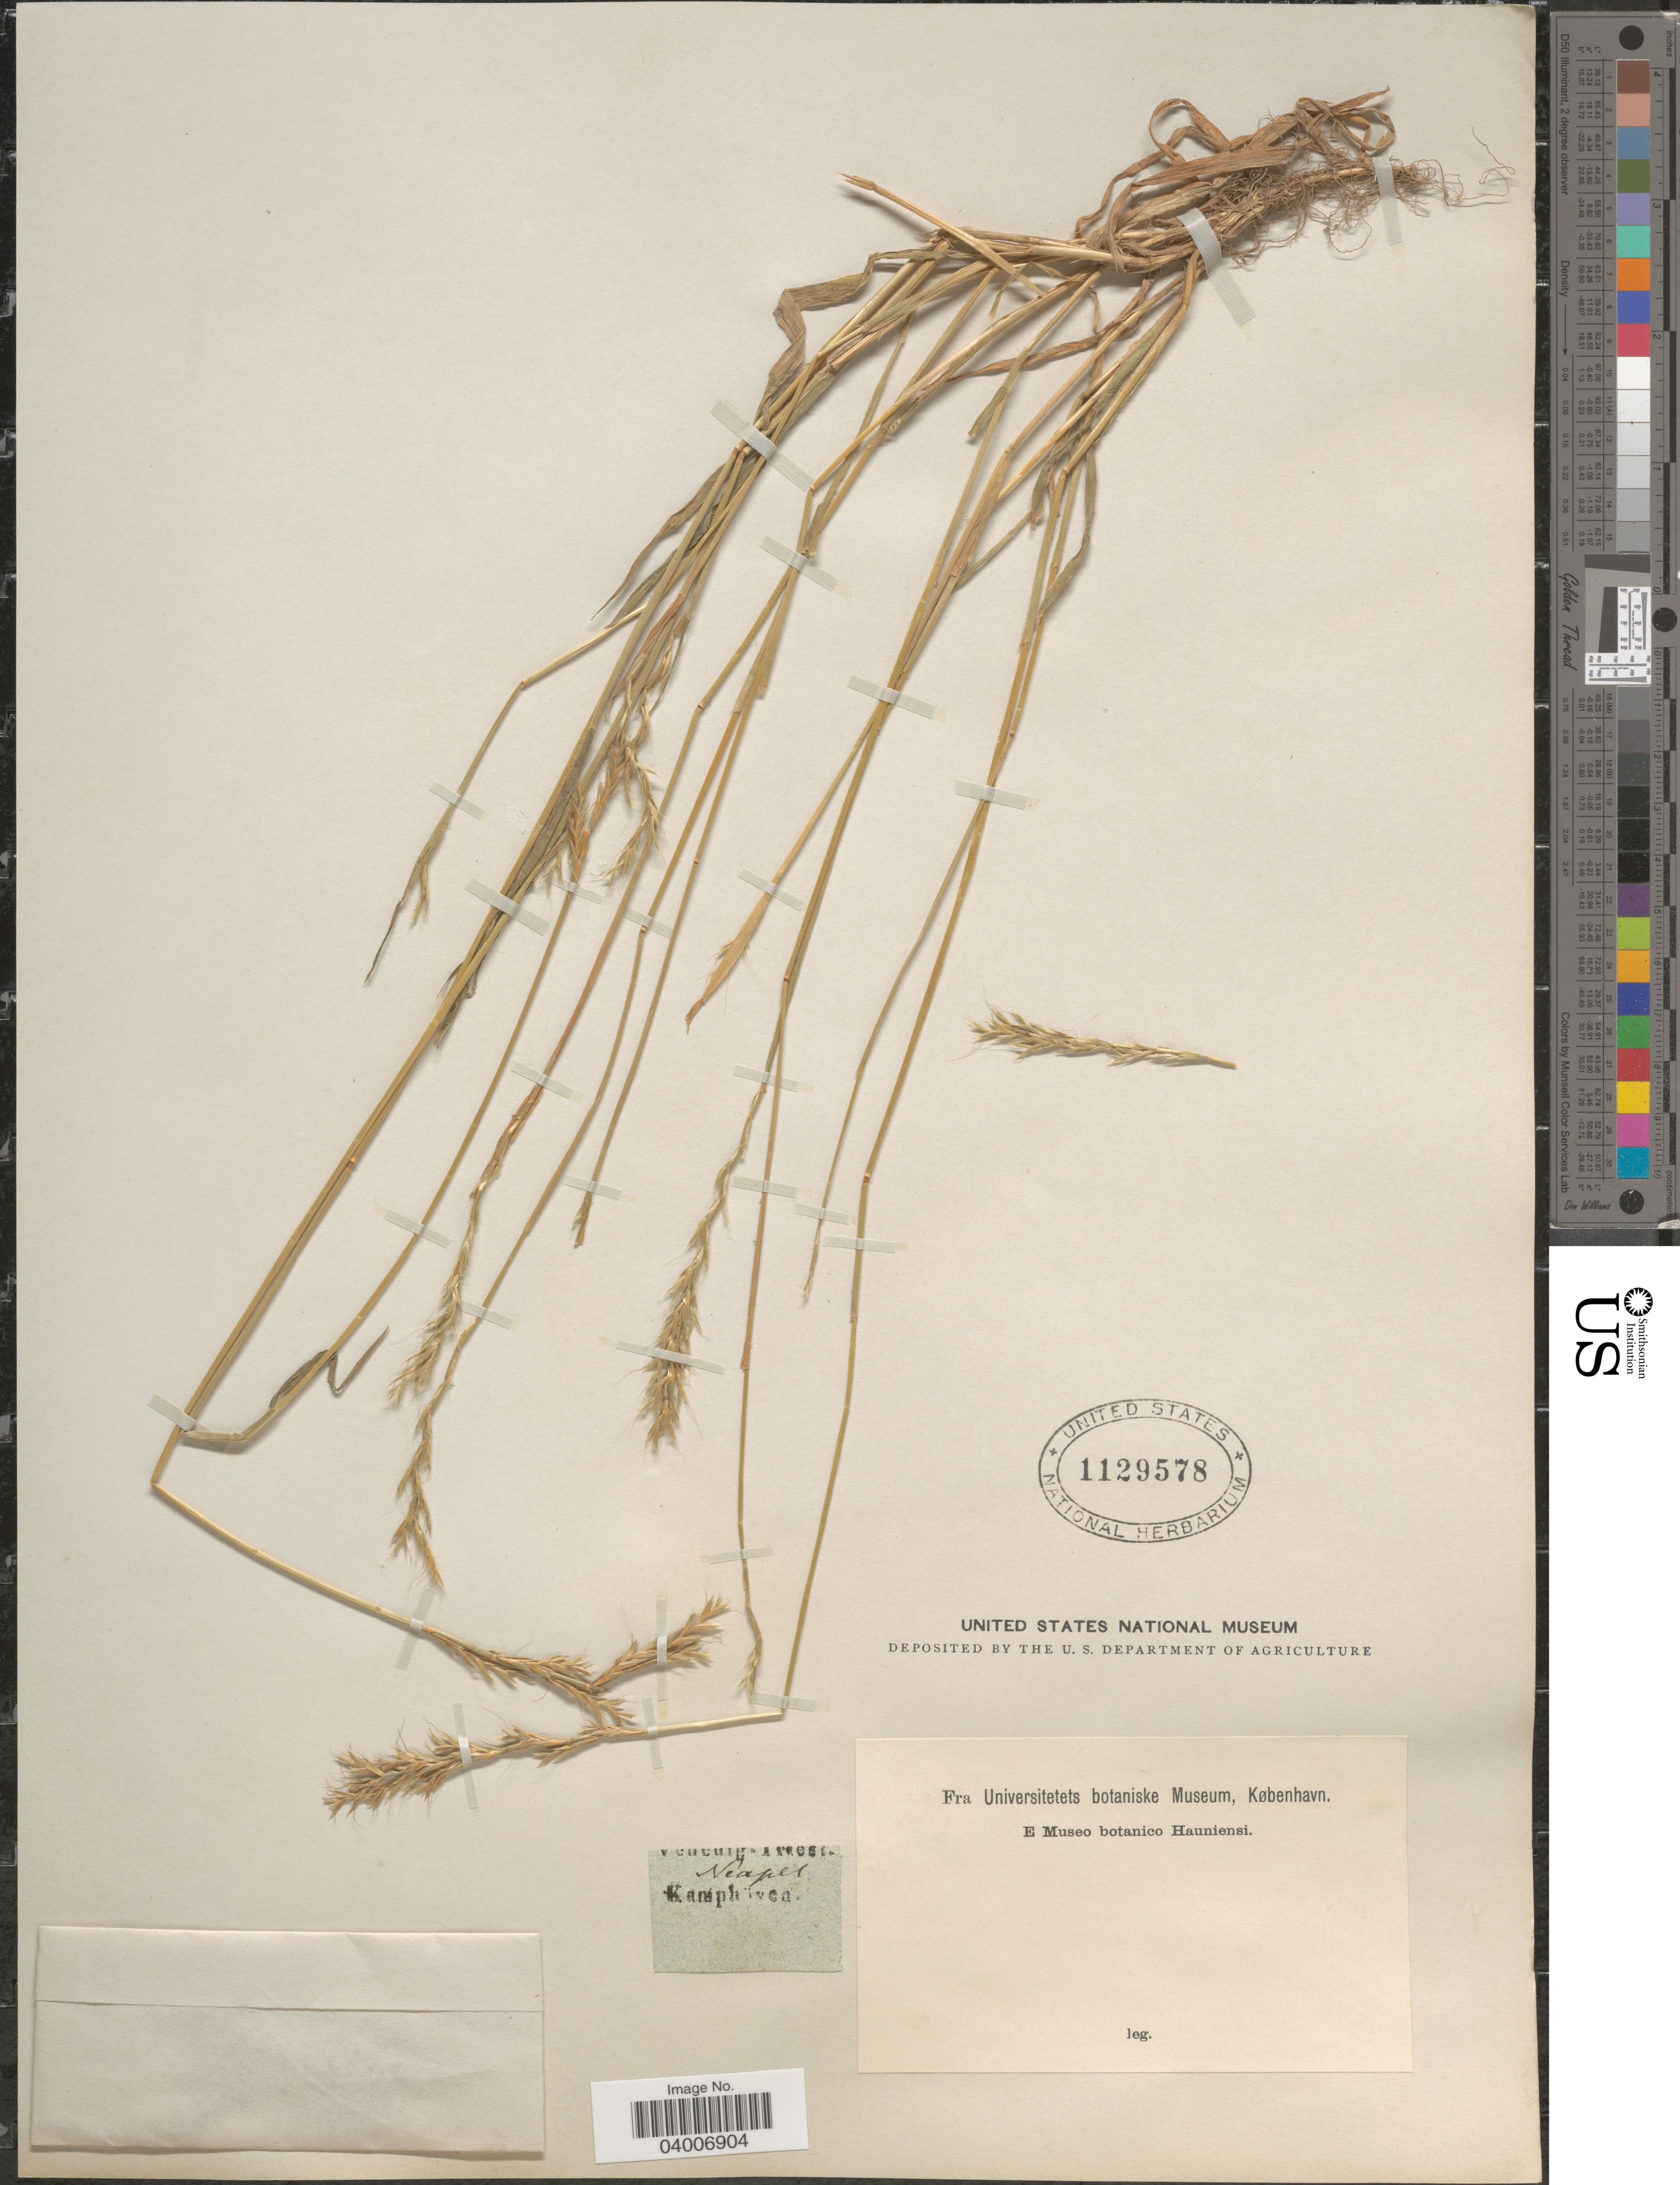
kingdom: Plantae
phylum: Tracheophyta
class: Liliopsida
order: Poales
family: Poaceae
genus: Gaudinia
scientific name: Gaudinia fragilis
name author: (L.) P. Beauv.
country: Italy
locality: Neapel Kamphöven.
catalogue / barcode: US 1129578